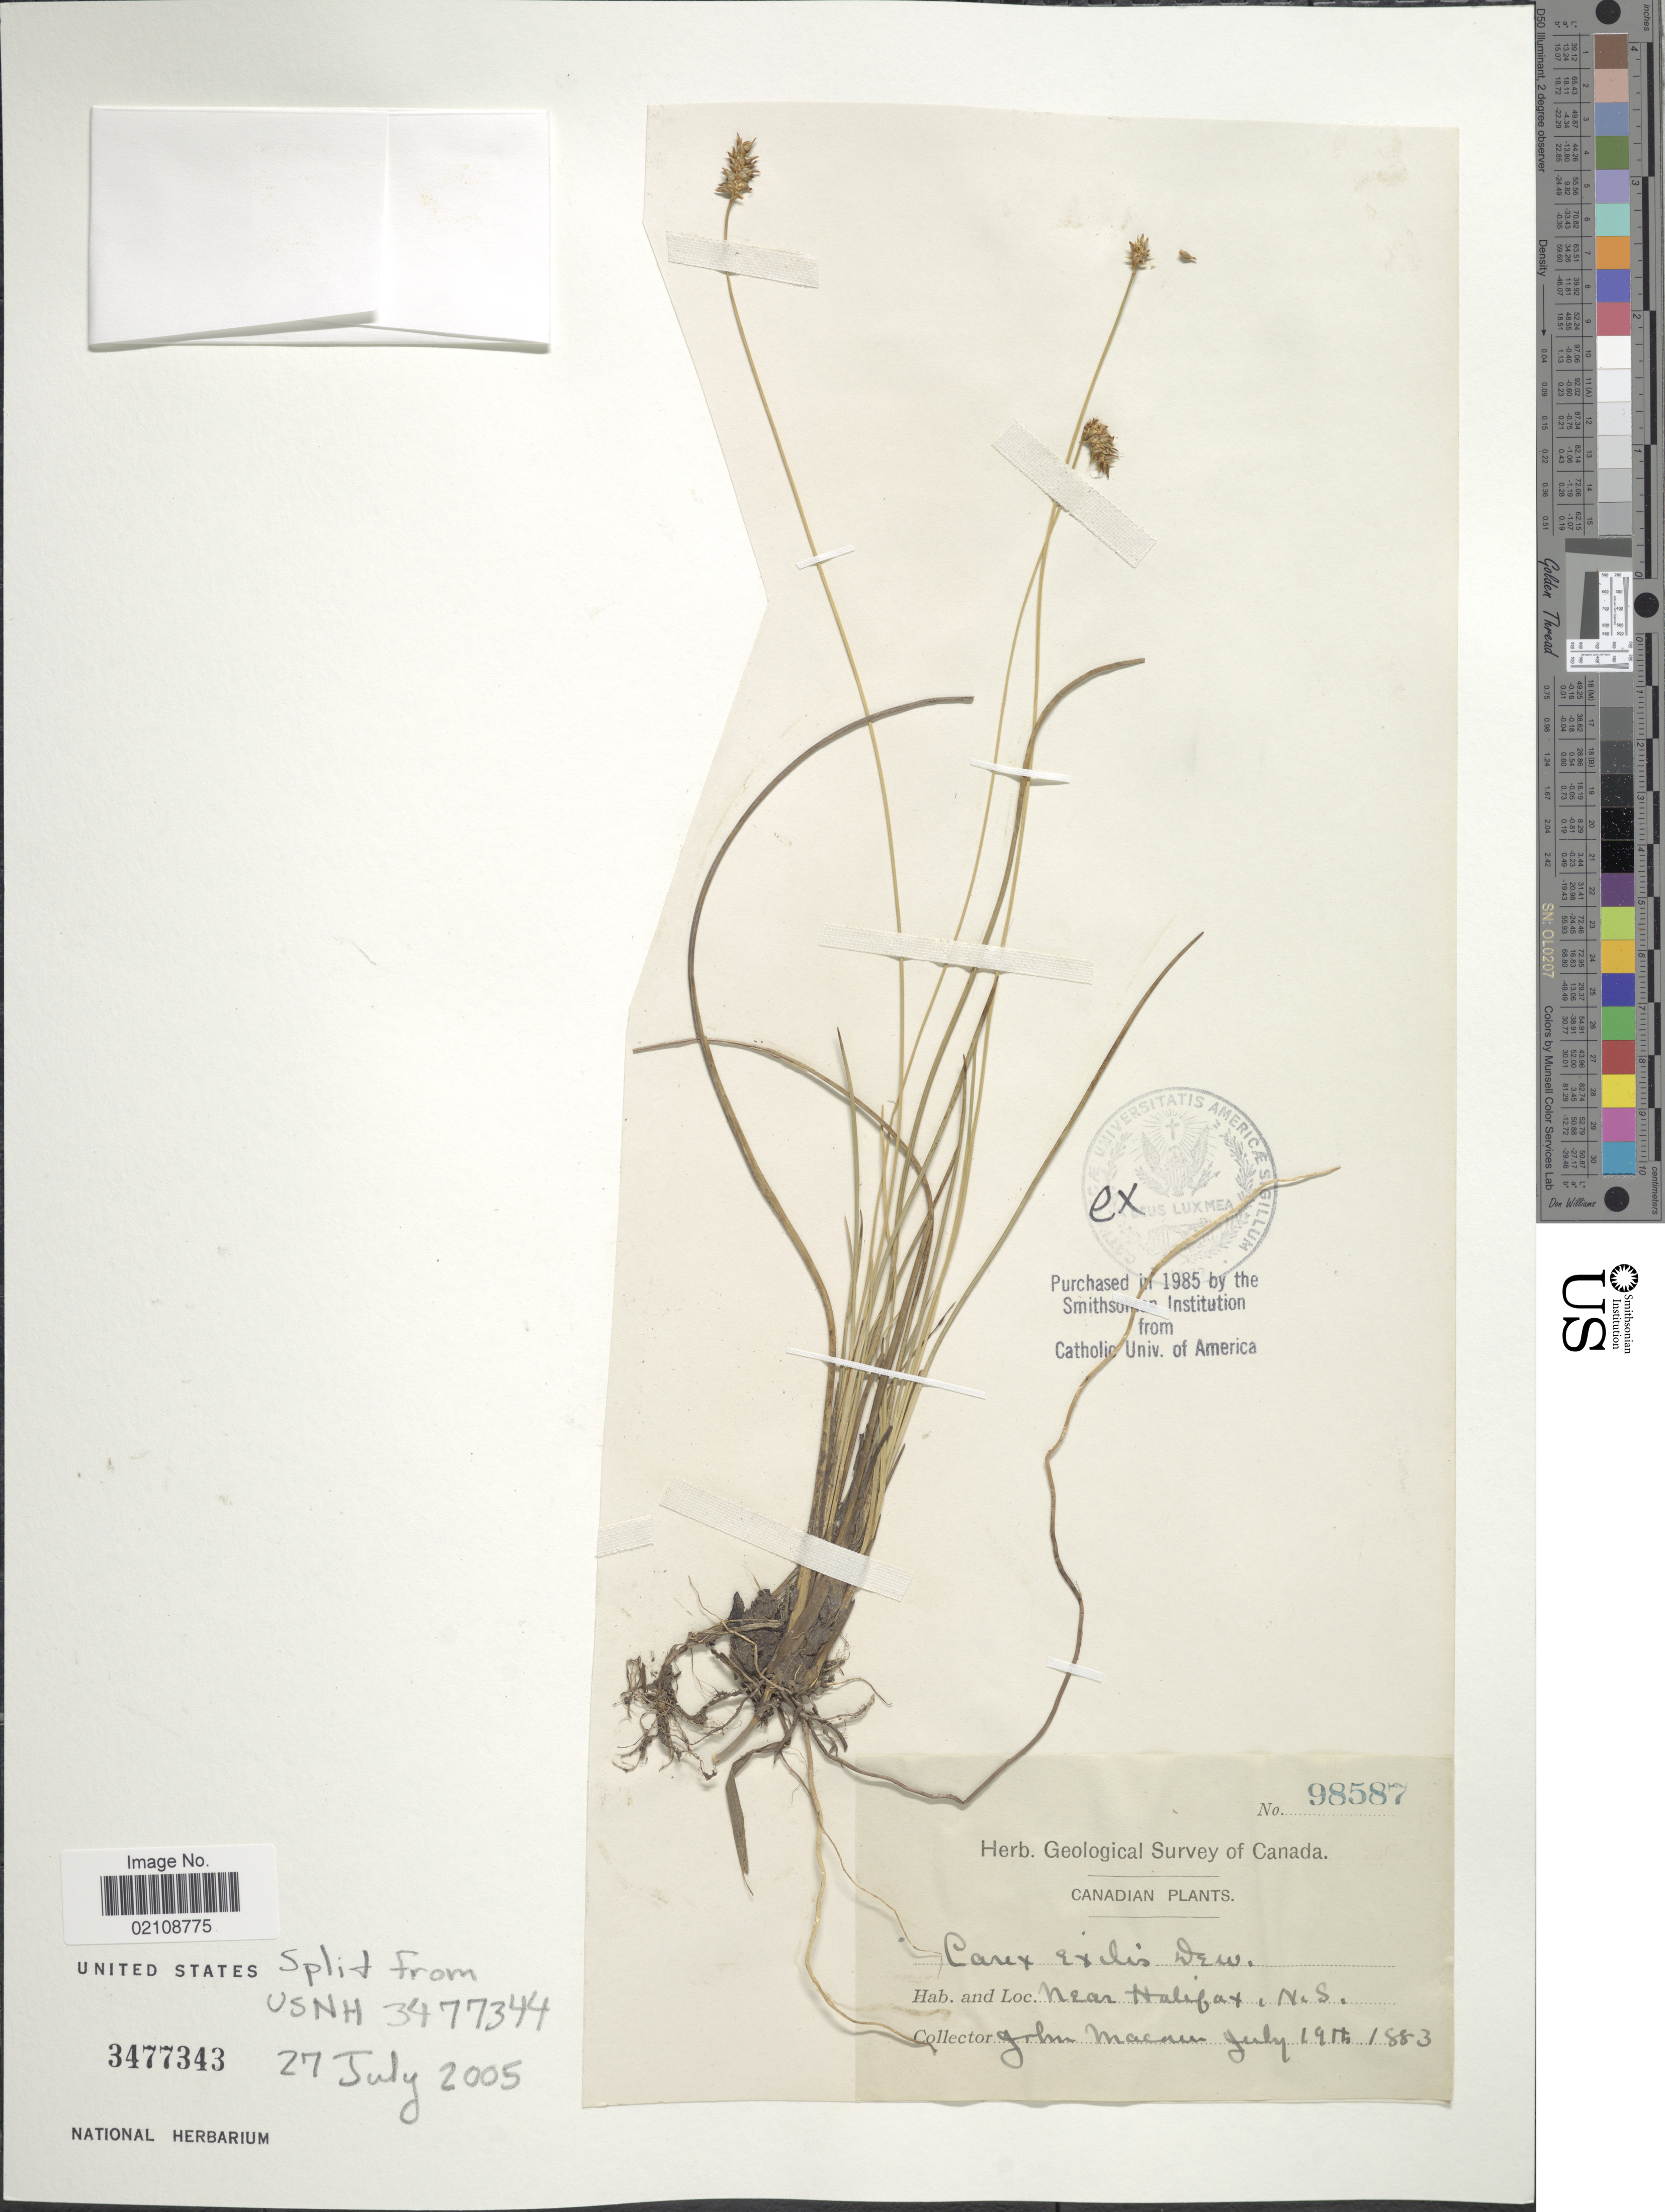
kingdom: Plantae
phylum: Tracheophyta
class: Liliopsida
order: Poales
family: Cyperaceae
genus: Carex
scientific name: Carex exilis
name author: Dewey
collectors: J. Macoun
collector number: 98587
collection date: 1883-07-19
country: Canada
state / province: Nova Scotia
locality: Near Halifax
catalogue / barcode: US 3477343